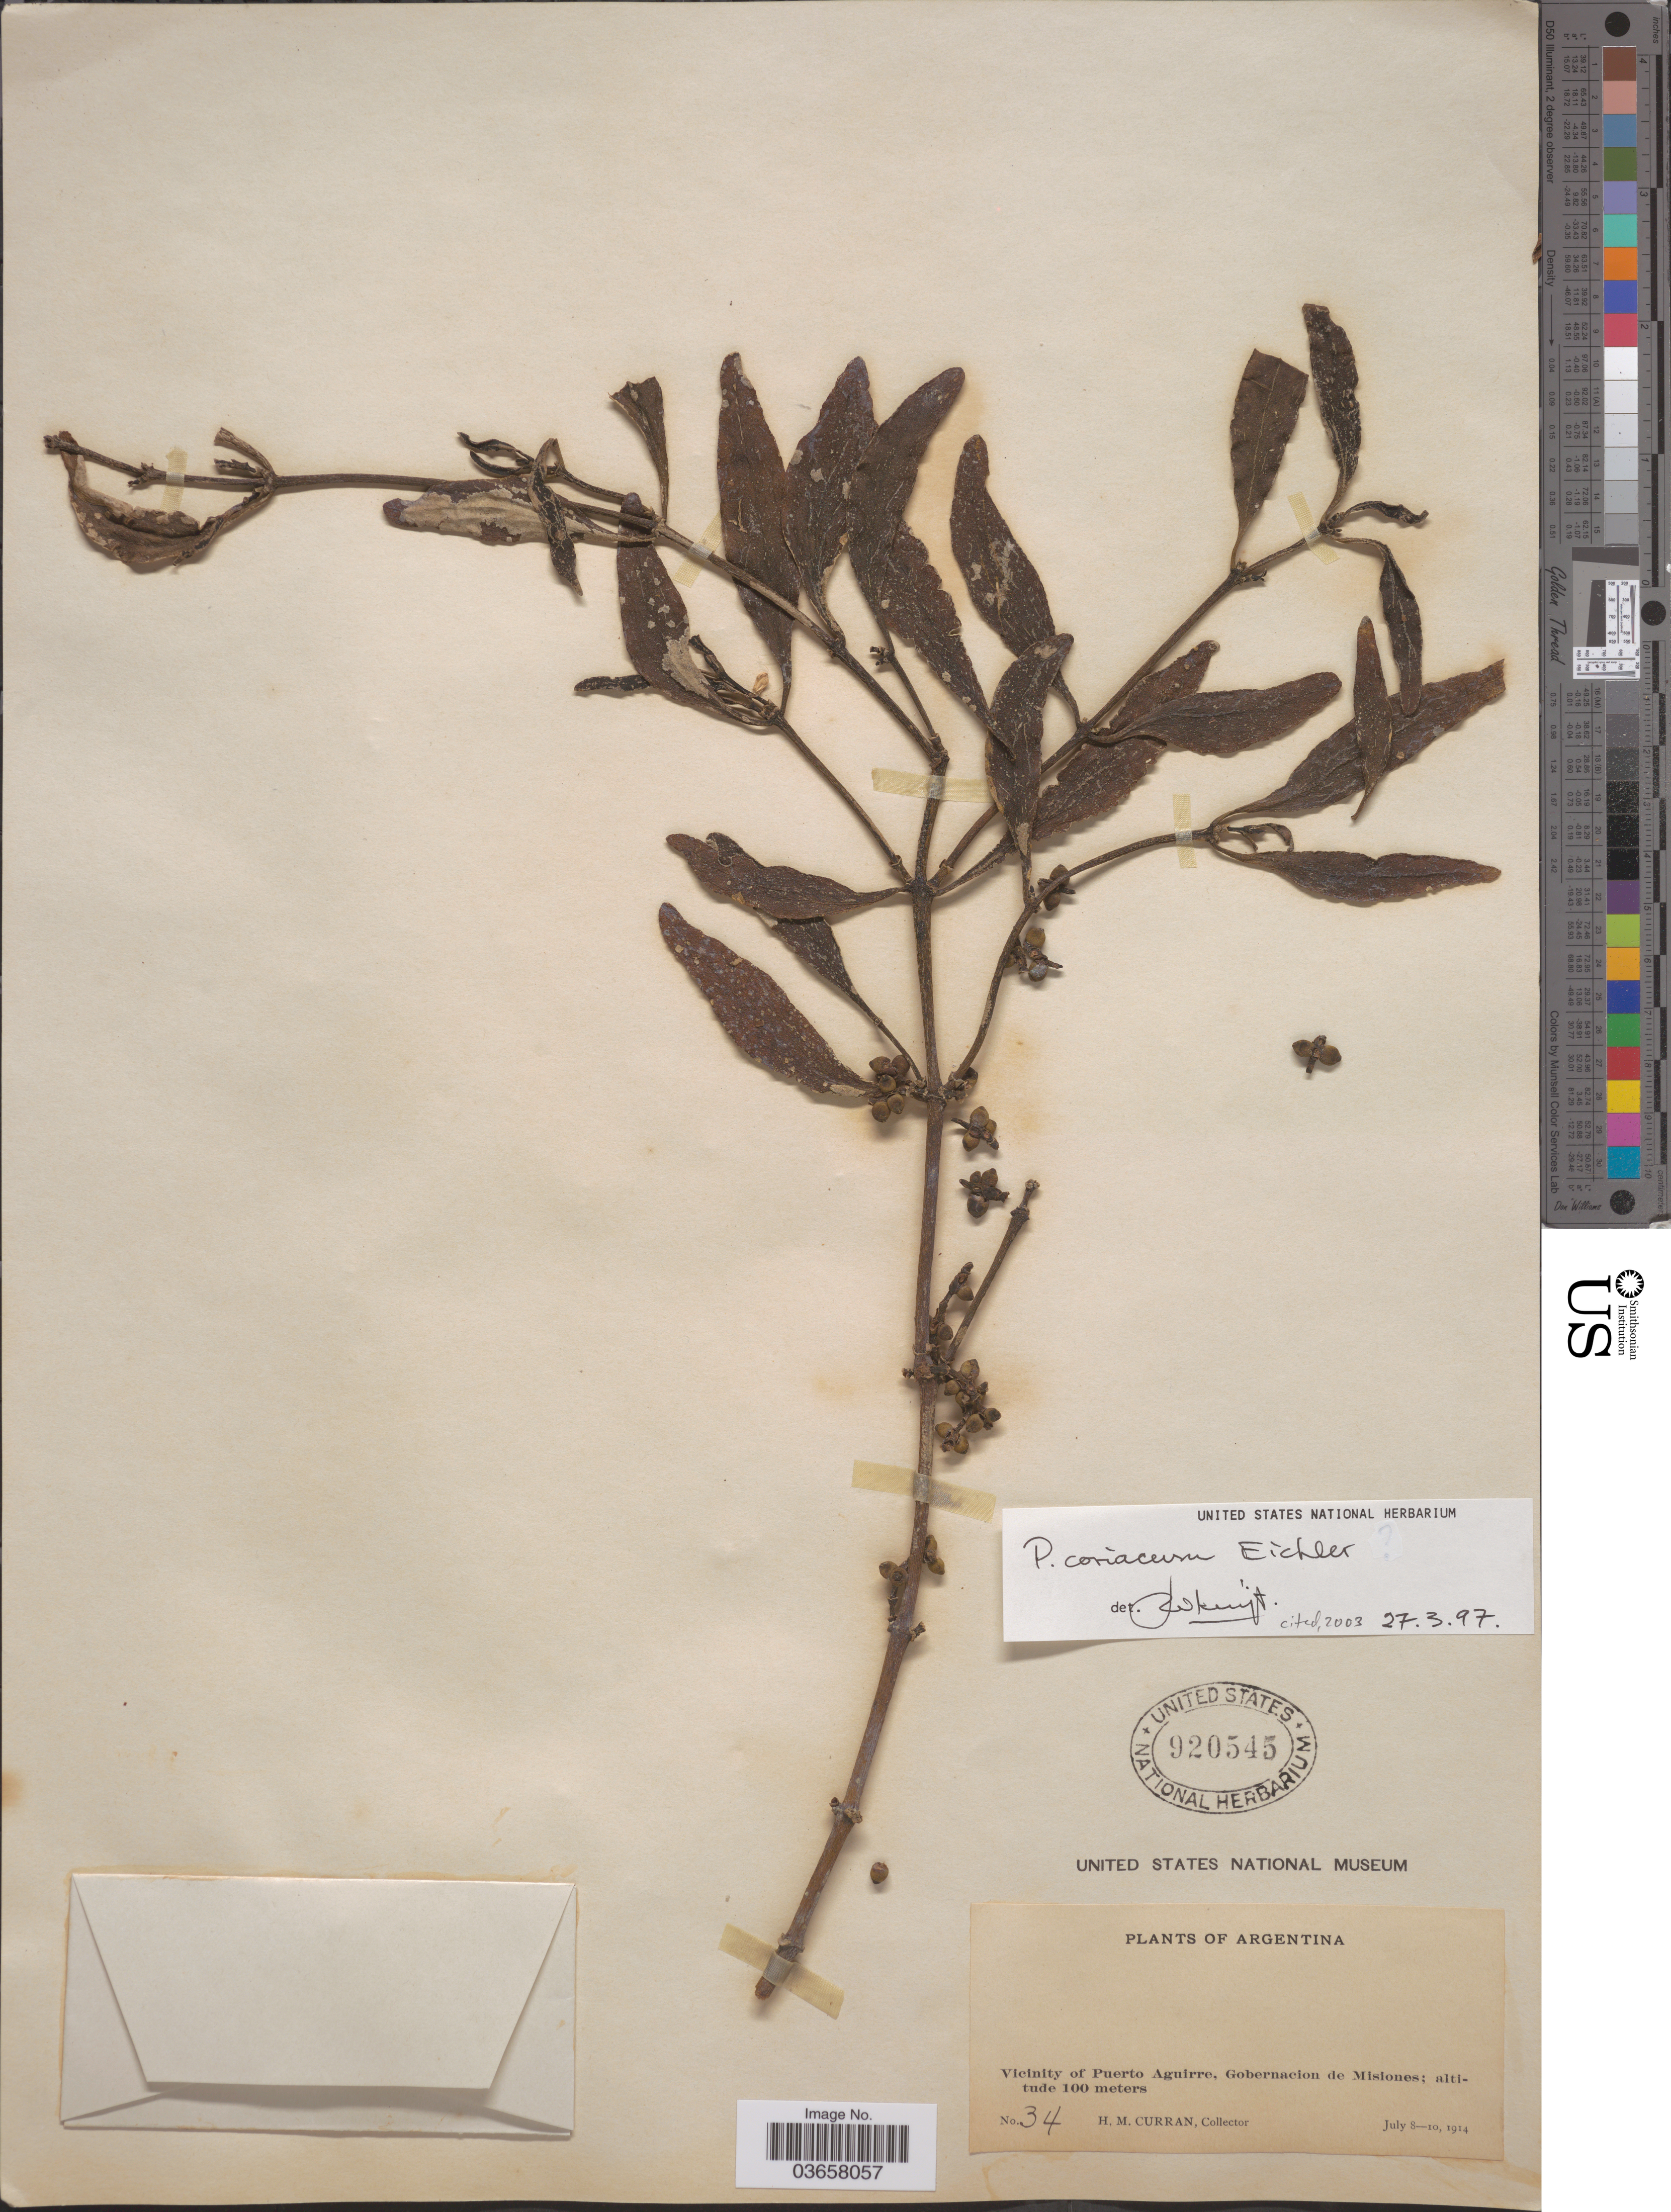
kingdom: Plantae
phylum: Tracheophyta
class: Magnoliopsida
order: Santalales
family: Viscaceae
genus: Phoradendron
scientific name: Phoradendron coriaceum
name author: Mart. ex Eichler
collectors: H. M. Curran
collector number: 34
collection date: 1914-07-08/1914-07-10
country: Argentina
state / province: Misiones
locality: Vicinity of Puerto Aguirre, Gobernacion de Misiones.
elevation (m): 100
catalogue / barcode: US 920545